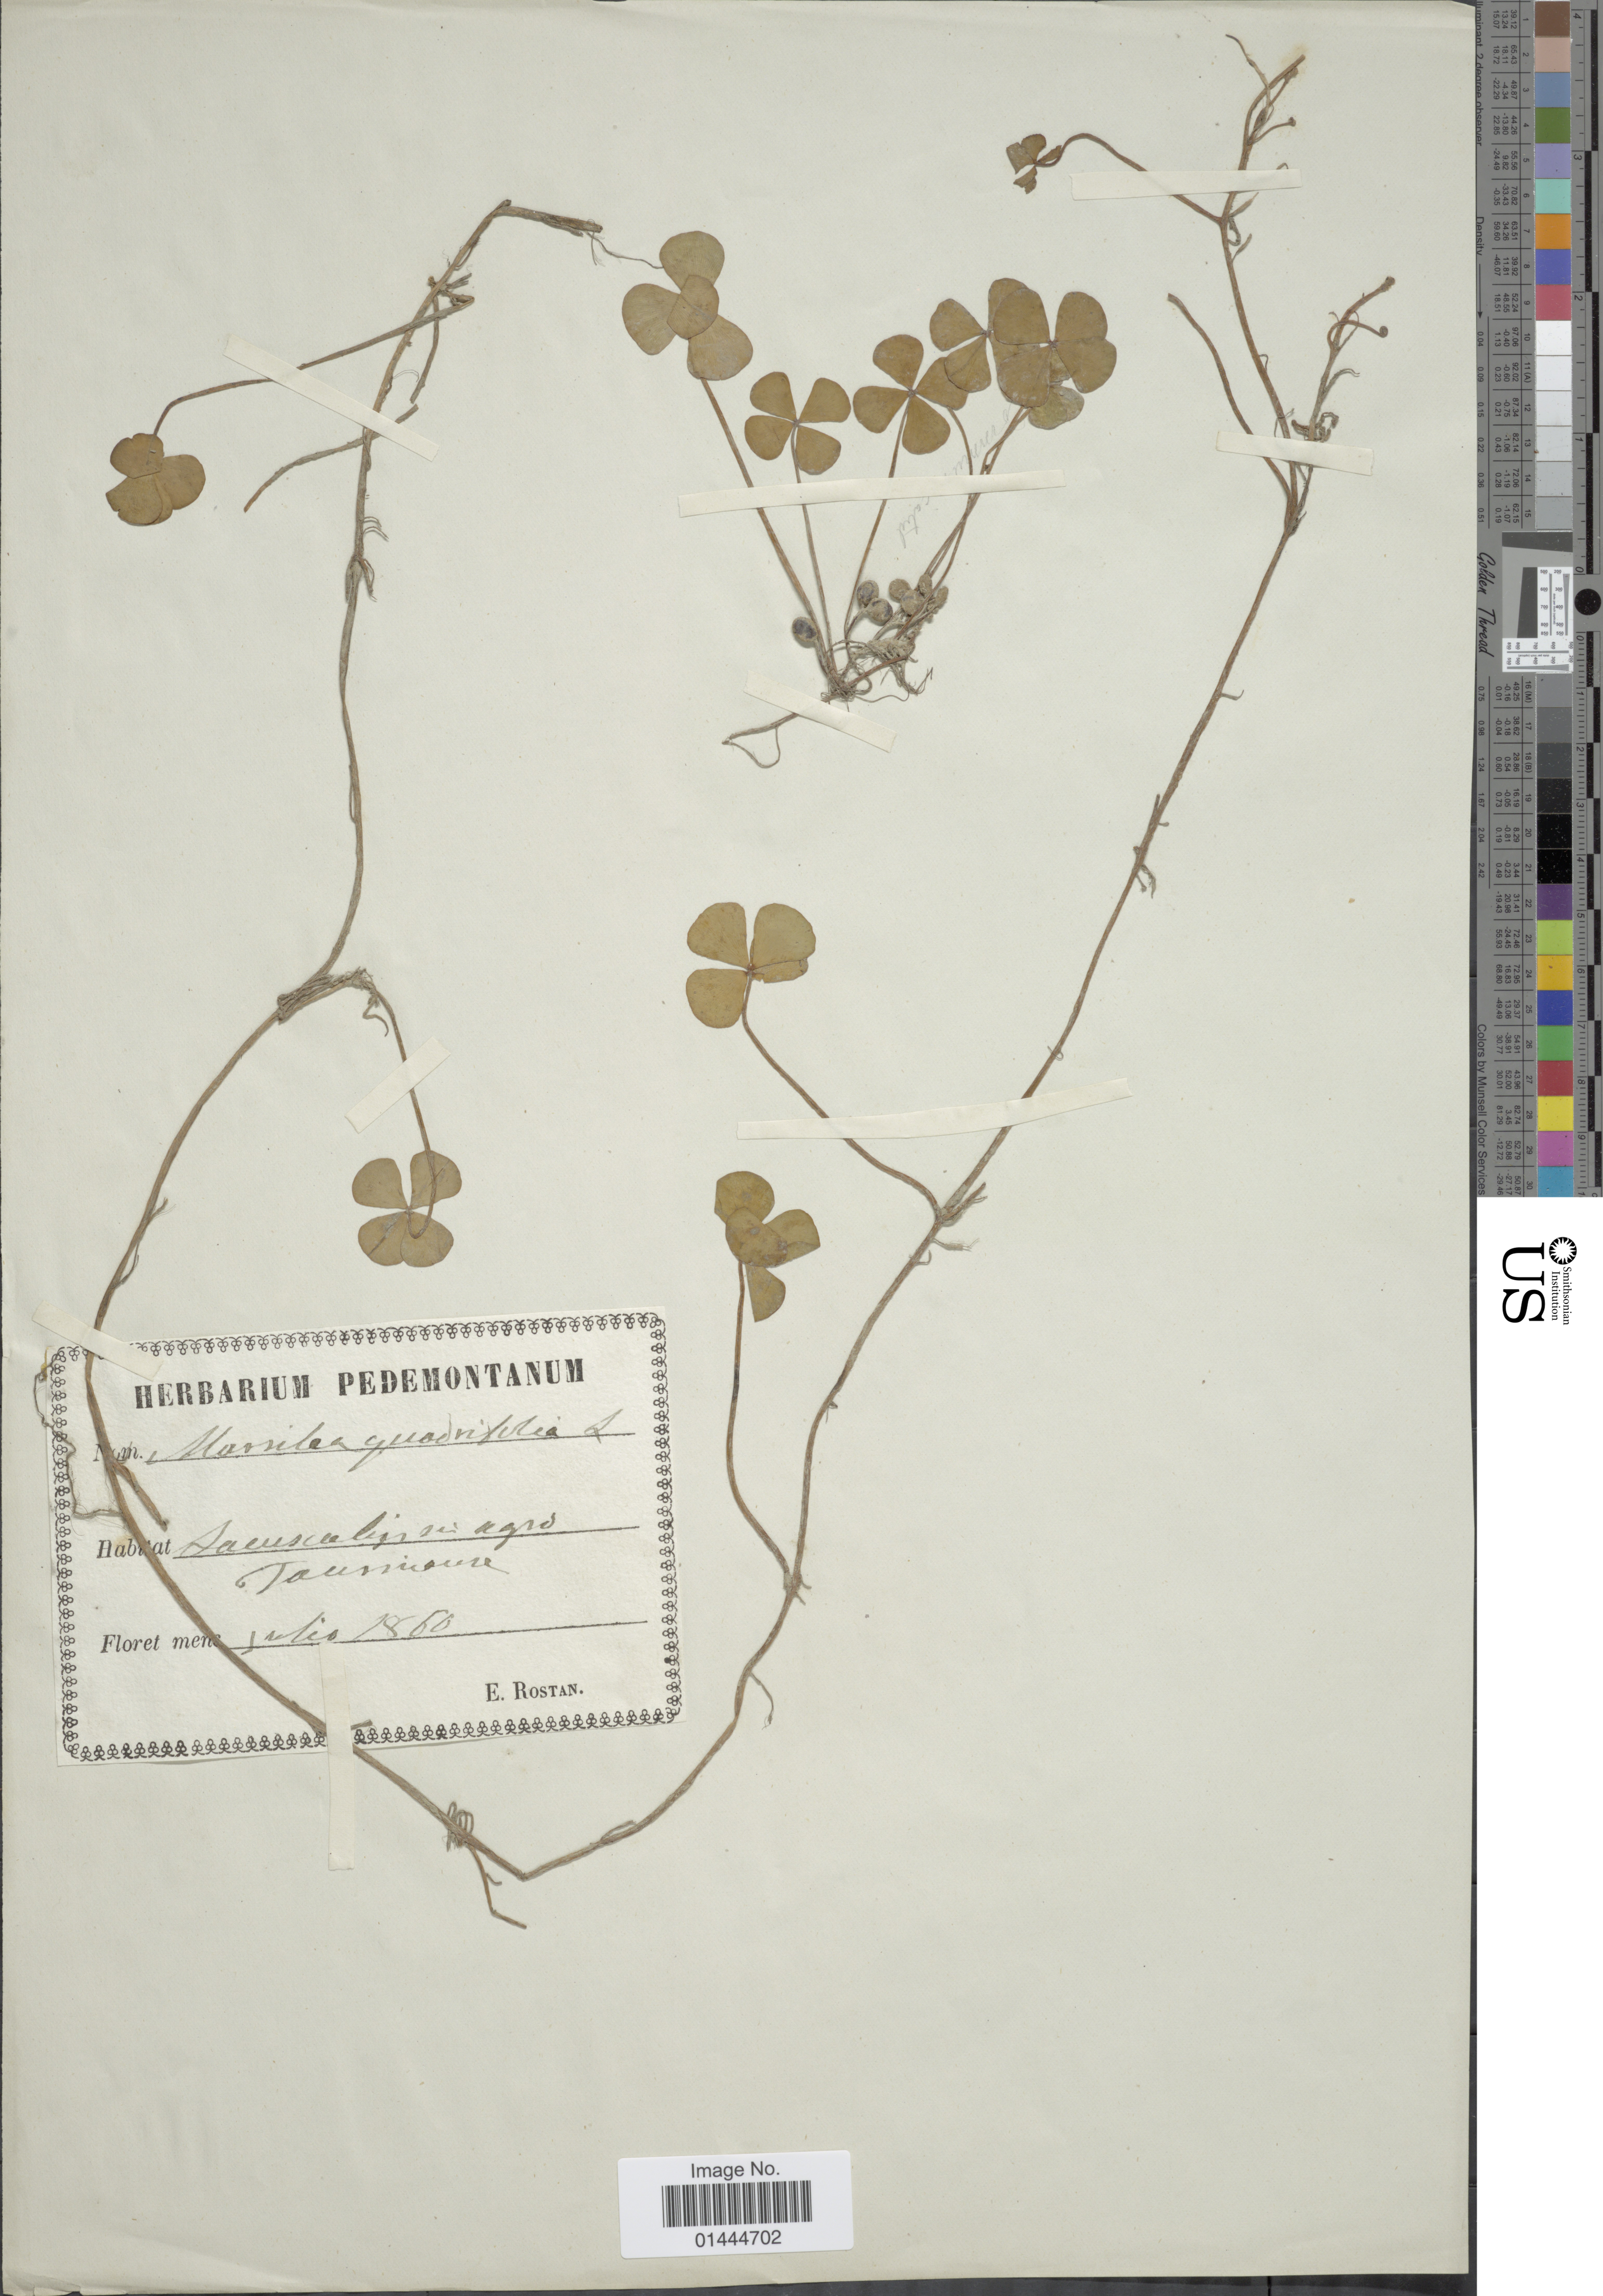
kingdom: Plantae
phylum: Tracheophyta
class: Polypodiopsida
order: Salviniales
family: Marsileaceae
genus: Marsilea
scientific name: Marsilea quadrifolia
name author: L.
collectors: E. Rostan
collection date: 1866-07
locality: Sacusca ligoso agro Tamssinovre. [interpreted]